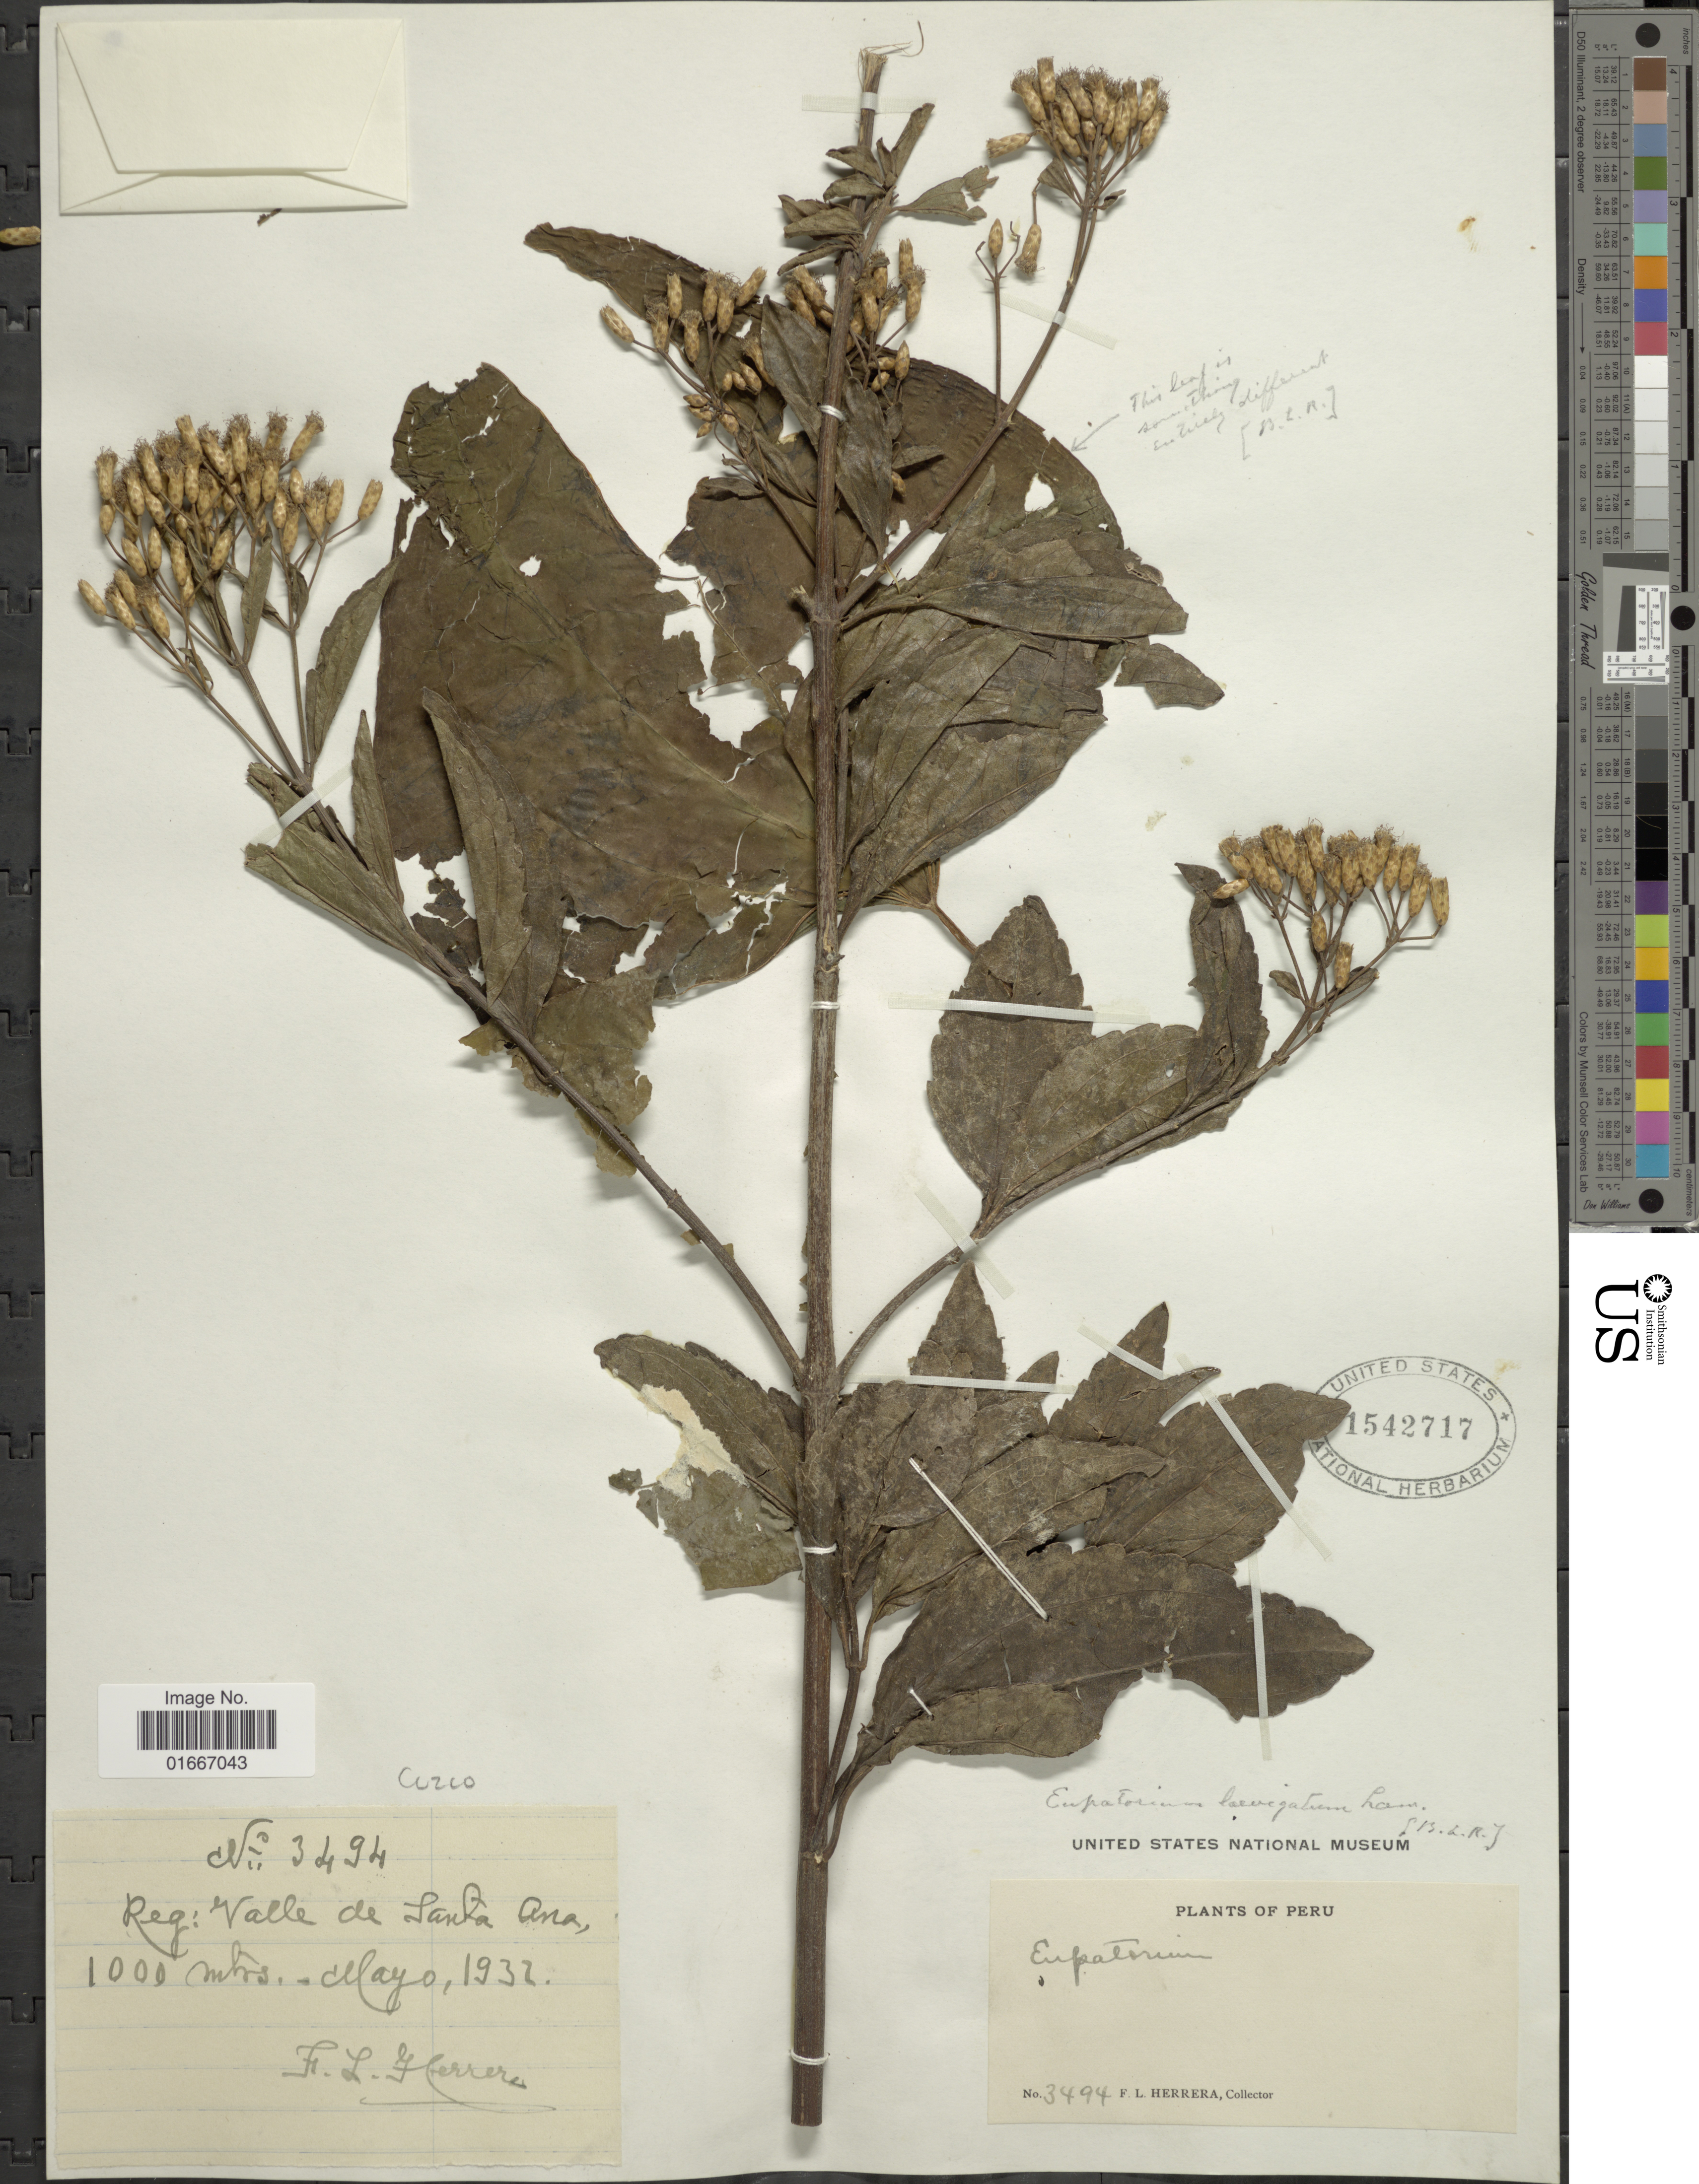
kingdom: Plantae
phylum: Tracheophyta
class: Magnoliopsida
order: Asterales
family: Asteraceae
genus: Chromolaena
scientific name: Chromolaena laevigata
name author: (Lam.) R.M. King & H. Rob.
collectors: F. L. Herrera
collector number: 3494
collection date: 1932-05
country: Peru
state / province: Cusco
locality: Reg: Valle de Santa Ana. Cusco Peru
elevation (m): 1000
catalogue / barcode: US 1524717